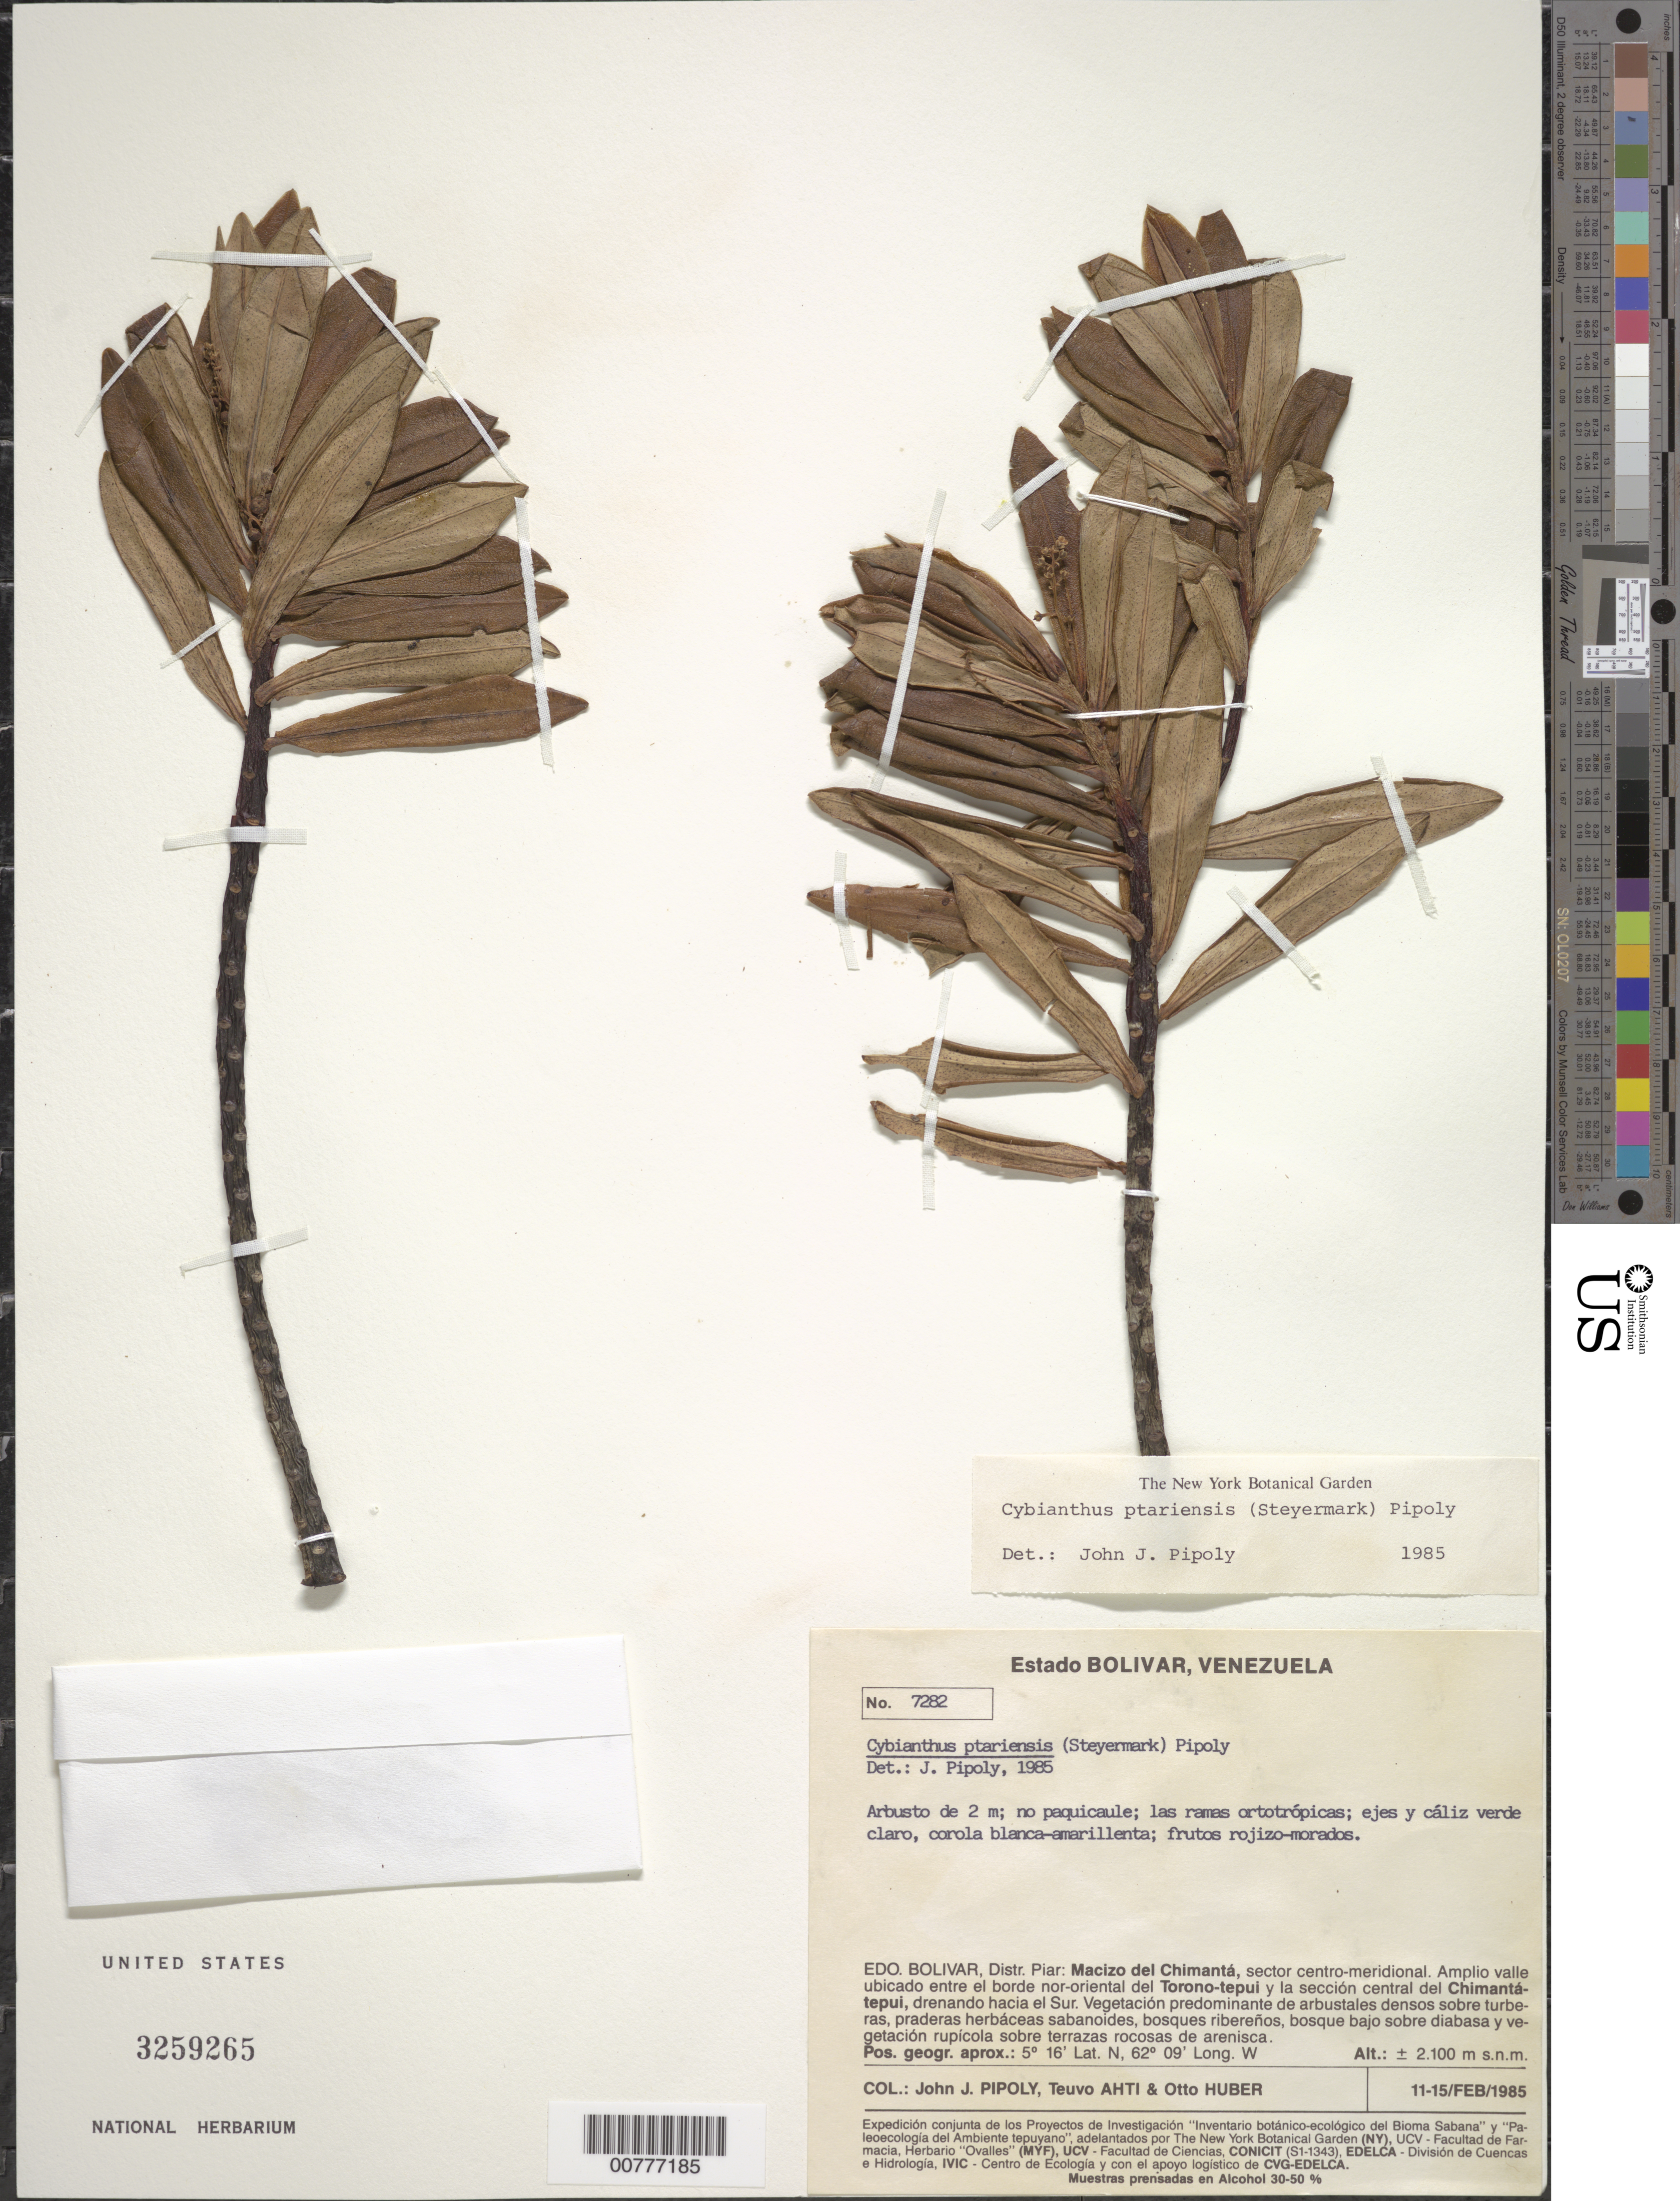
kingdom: Plantae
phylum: Tracheophyta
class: Magnoliopsida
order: Ericales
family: Primulaceae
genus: Cybianthus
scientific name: Cybianthus ptariensis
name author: (Steyerm.) Pipoly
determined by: Pipoly, J. J., III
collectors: J. J. Pipoly, T. T. Ahti & O. Huber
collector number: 7282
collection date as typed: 11-Feb-85 to 15-Feb-85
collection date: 1985-02-11/1985-02-15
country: Venezuela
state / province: Bolívar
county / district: Piar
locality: Macizo del Chimantá, sector centro-meridional; wide valley between the northwest side of the Torono-tepuí and the middle section of the Chimantá-tepuí, draining from the south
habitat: Vegetación predominante de arbustales denso sobre turberas, praderas herbáceas sabanoides, bosques ribereños, bosque bajo sobre diabasa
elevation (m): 2100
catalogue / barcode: US 3259265